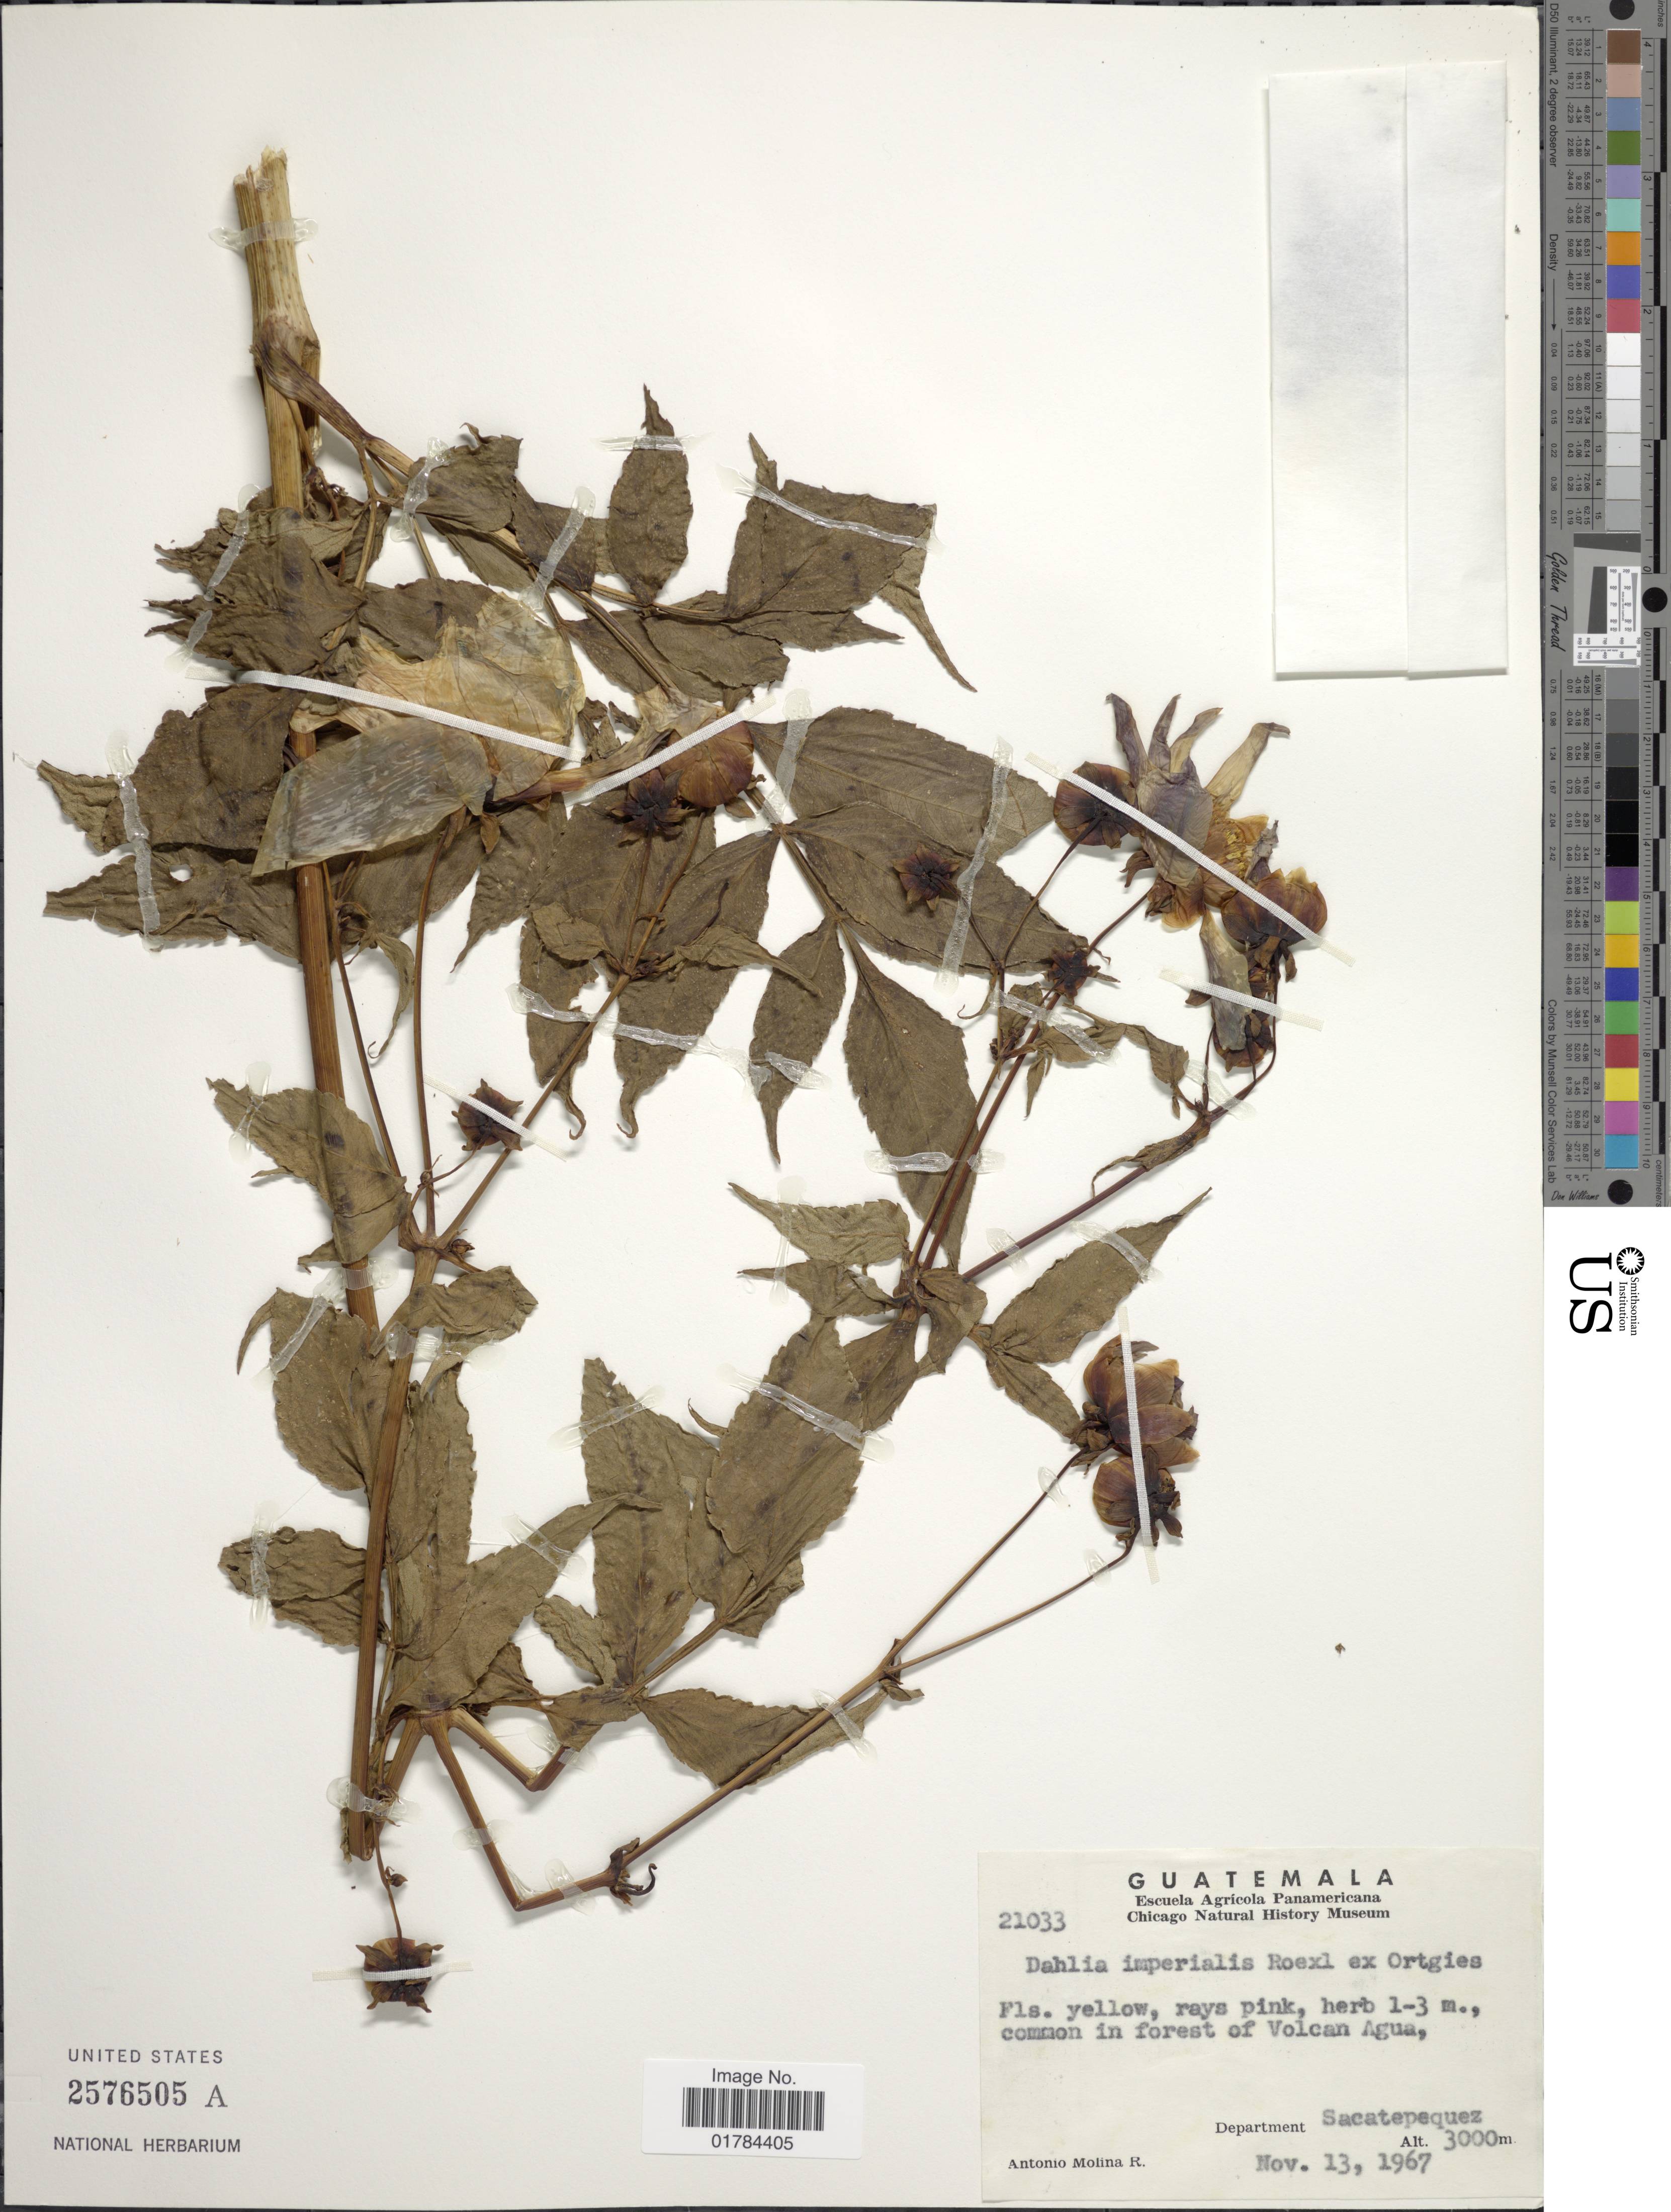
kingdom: Plantae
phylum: Tracheophyta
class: Magnoliopsida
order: Asterales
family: Asteraceae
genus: Dahlia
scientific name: Dahlia imperialis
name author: Roezl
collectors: A. Molina R.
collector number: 21033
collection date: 1967-11-13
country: Guatemala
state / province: Sacatepéquez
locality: Common in forest of Volcan Agua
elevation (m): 3000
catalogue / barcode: US 2576505A